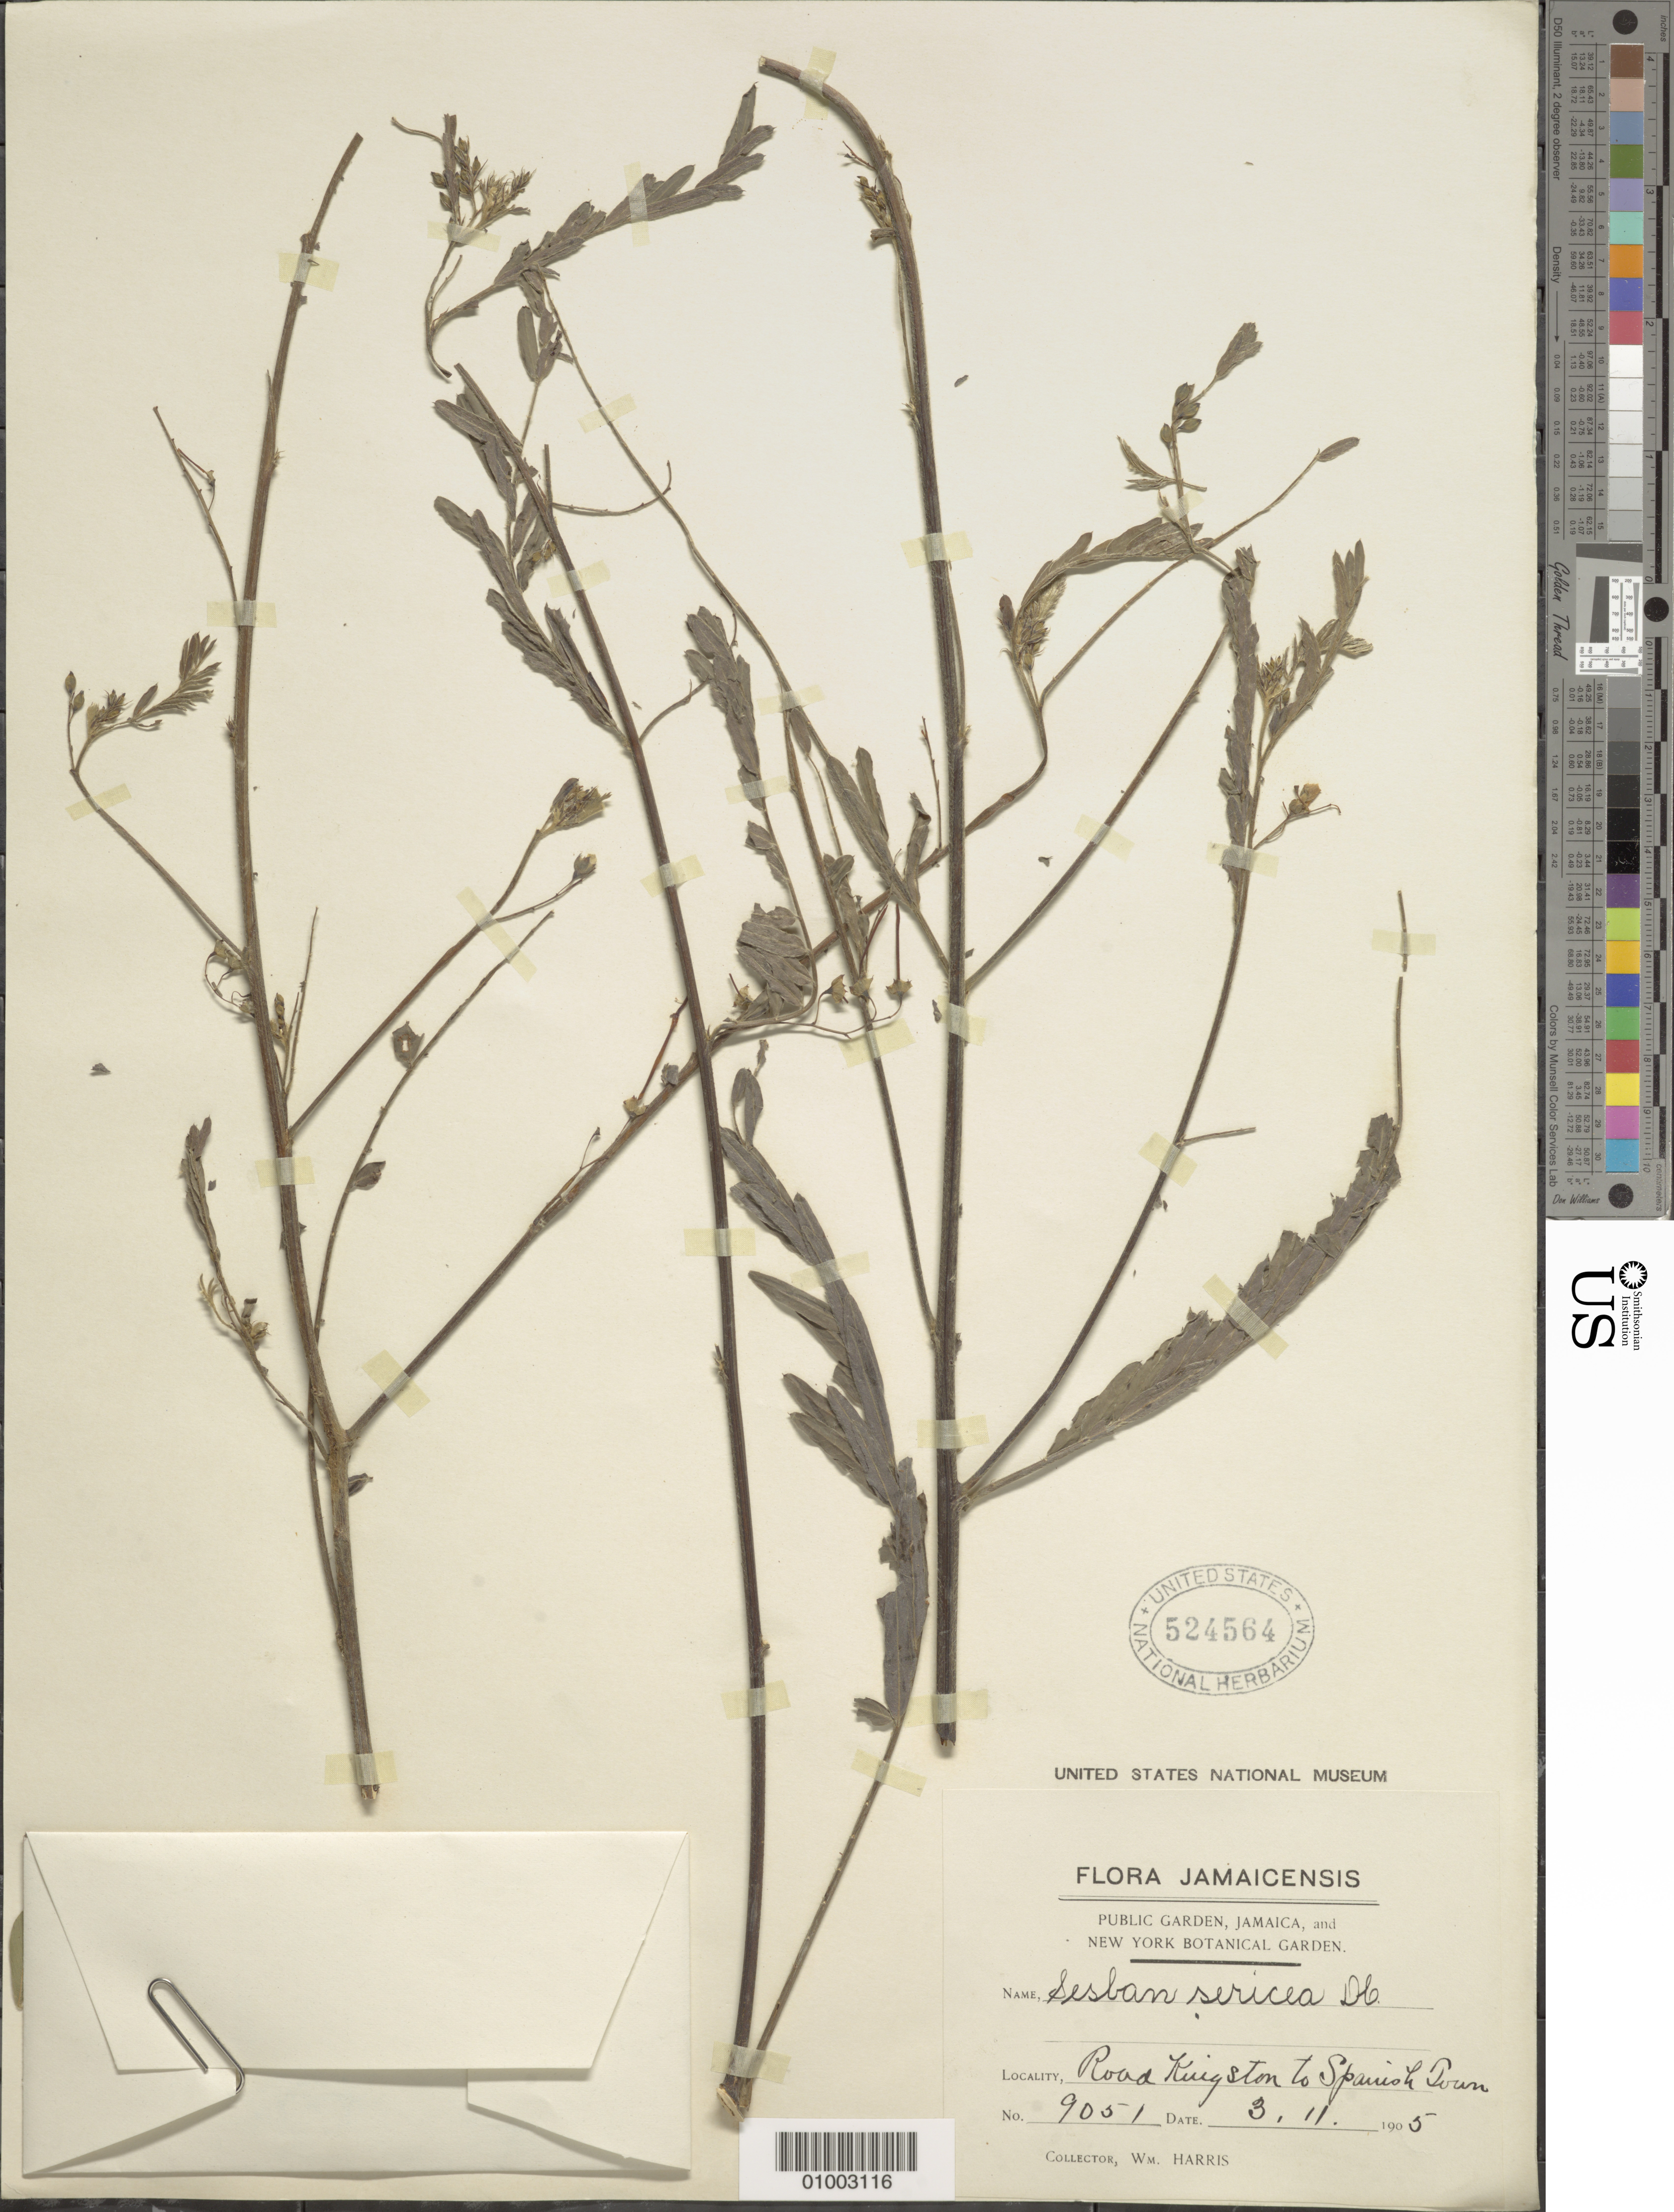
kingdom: Plantae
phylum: Tracheophyta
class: Magnoliopsida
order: Fabales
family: Fabaceae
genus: Sesbania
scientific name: Sesbania sericea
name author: (Willd.) Link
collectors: W. H. Harris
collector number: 9051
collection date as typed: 11 Mar 1905 or 03 Nov 1905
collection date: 1905-03-11 or 1905-11-03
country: Jamaica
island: Jamaica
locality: Road from Kingstown to Spanish Town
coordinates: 0 N, 0 E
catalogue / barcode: US 524564